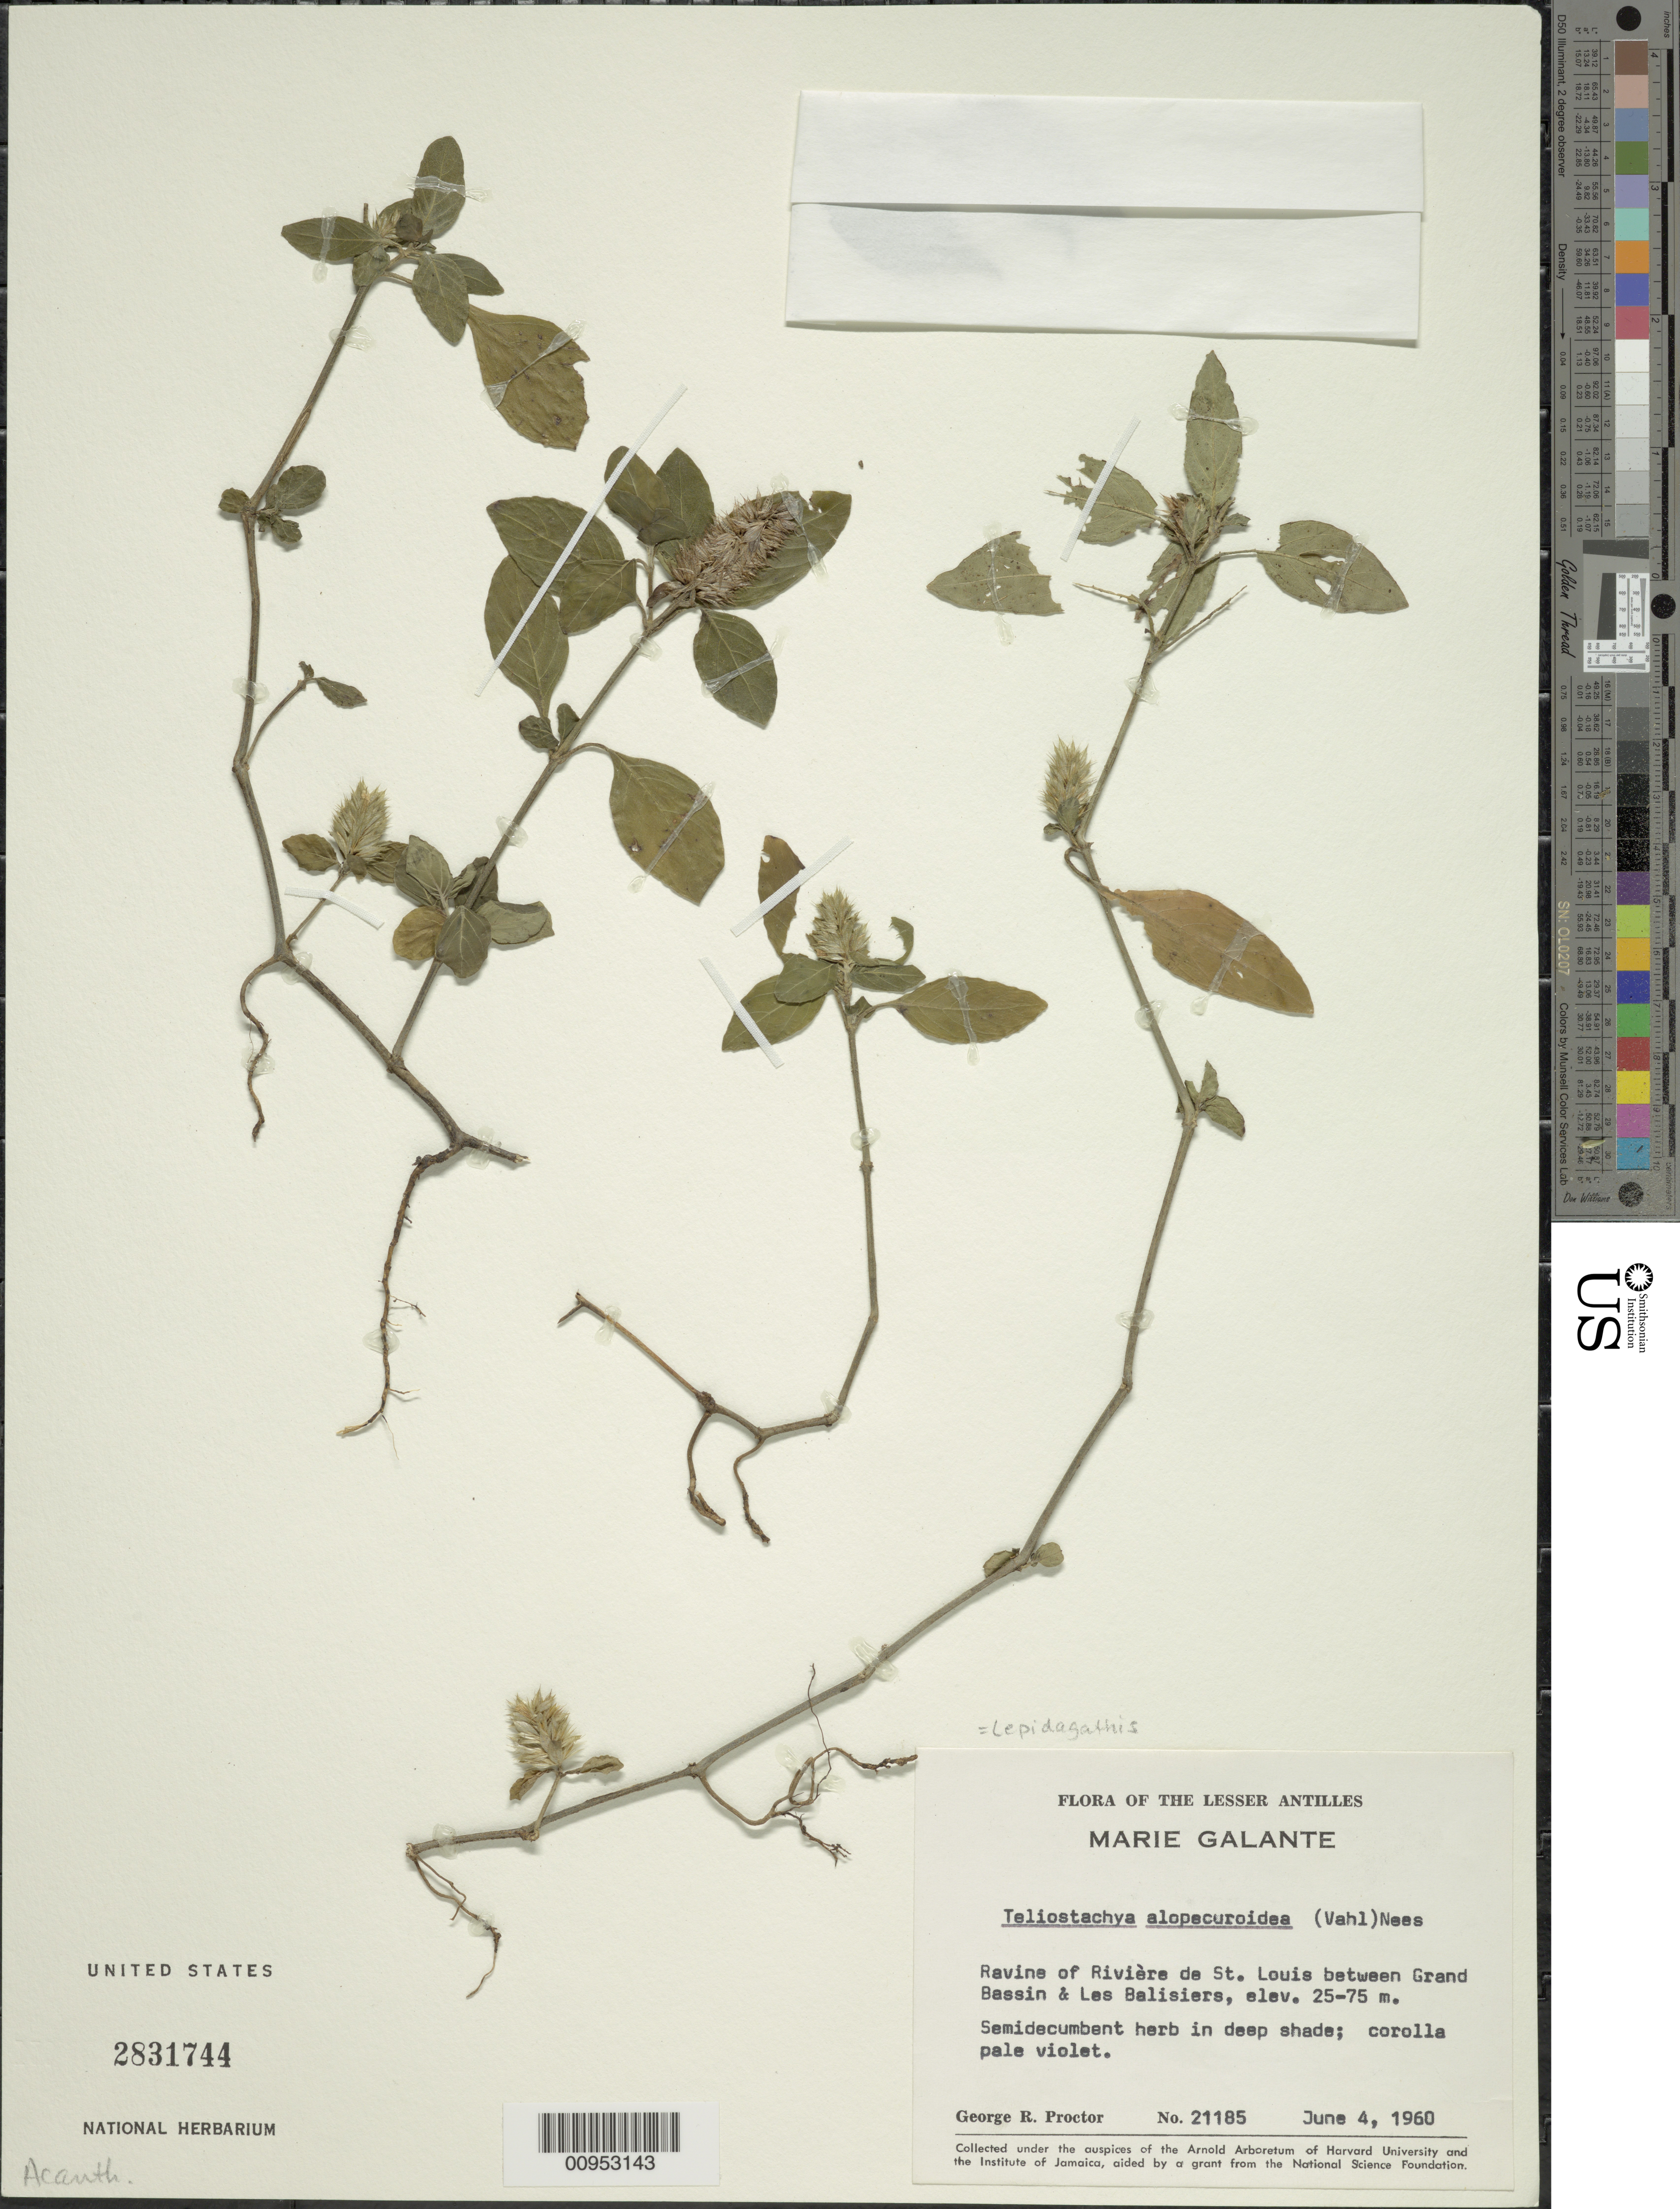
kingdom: Plantae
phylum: Tracheophyta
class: Magnoliopsida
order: Lamiales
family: Acanthaceae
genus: Teliostachya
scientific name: Teliostachya alopecuroidea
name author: (Vahl) Nees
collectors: G. R. Proctor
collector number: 21185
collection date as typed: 04 Jun 1960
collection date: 1960-06-04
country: Guadeloupe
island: Marie Galante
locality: Rivière de St. Louis between Grand Bassin & Les Balisiers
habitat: Ravine; in deep shade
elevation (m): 25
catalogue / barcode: US 2831744